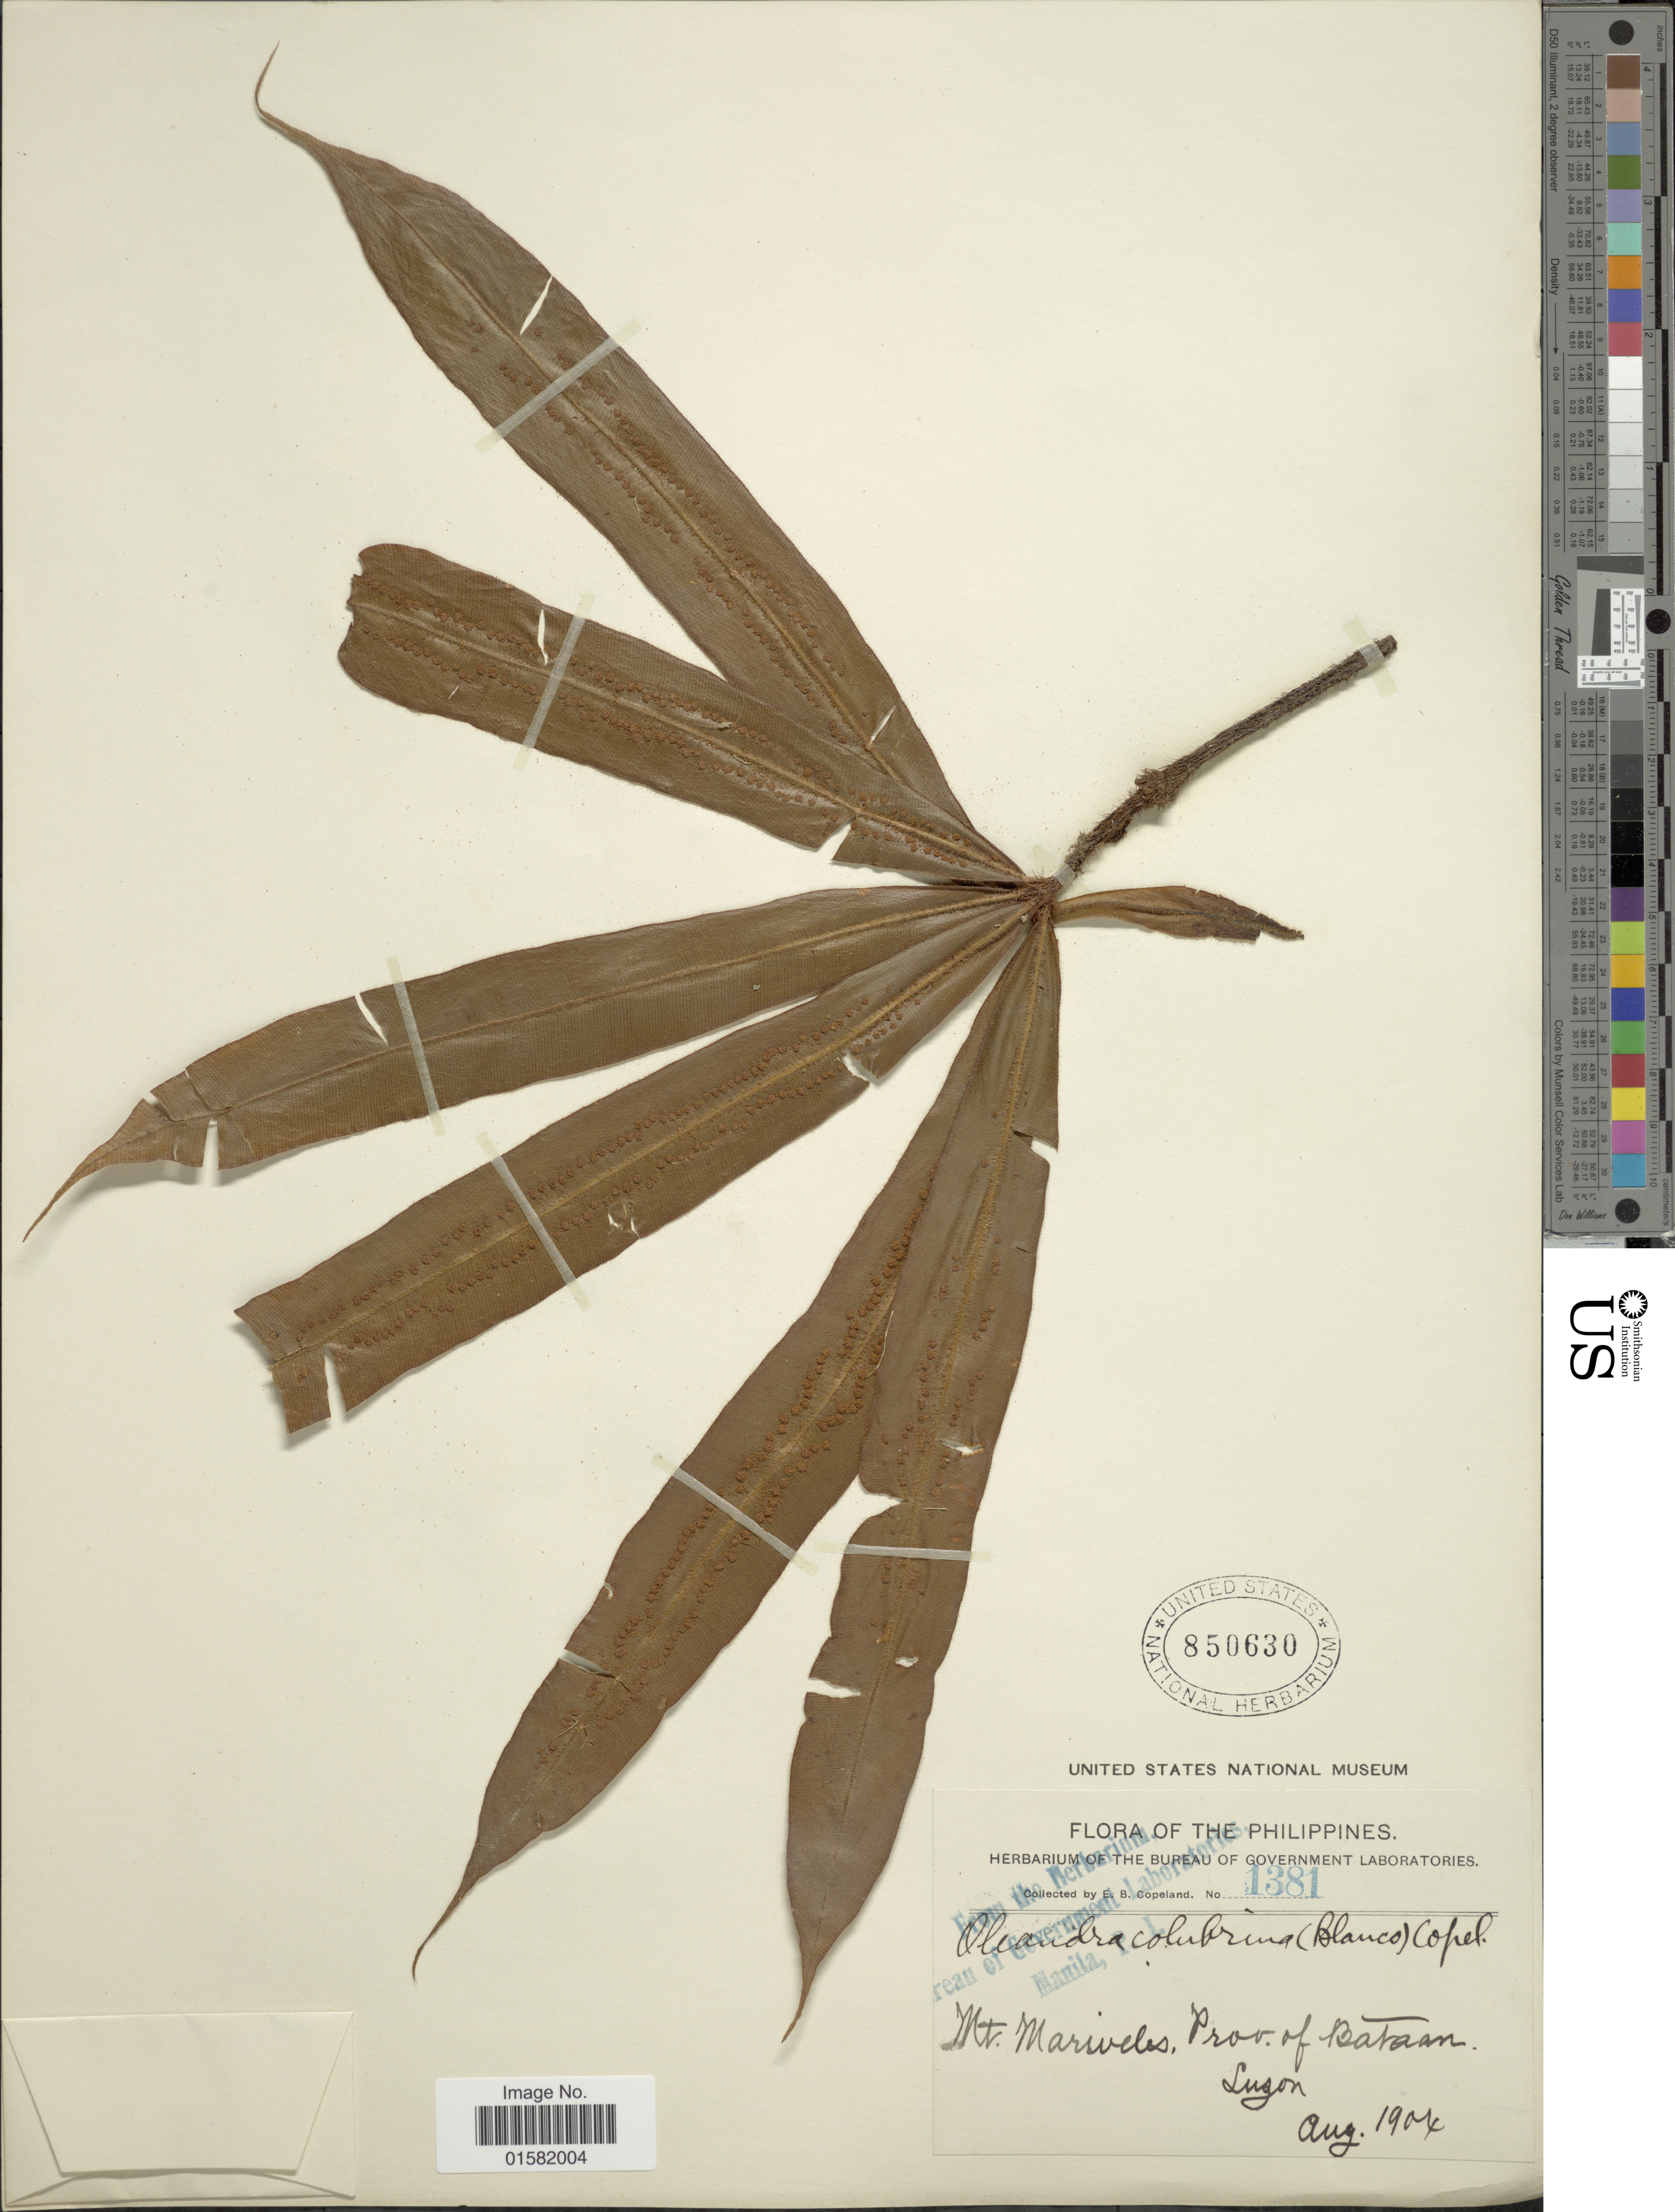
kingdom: Plantae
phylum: Tracheophyta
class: Polypodiopsida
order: Polypodiales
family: Oleandraceae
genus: Oleandra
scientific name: Oleandra colubrina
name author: (Blanco) Copel.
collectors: E. B. Copeland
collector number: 1381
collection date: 1904-08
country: Philippines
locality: The Philippines, Mt. Marivels, Prov. of Bataan, Luzon.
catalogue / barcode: US 850630